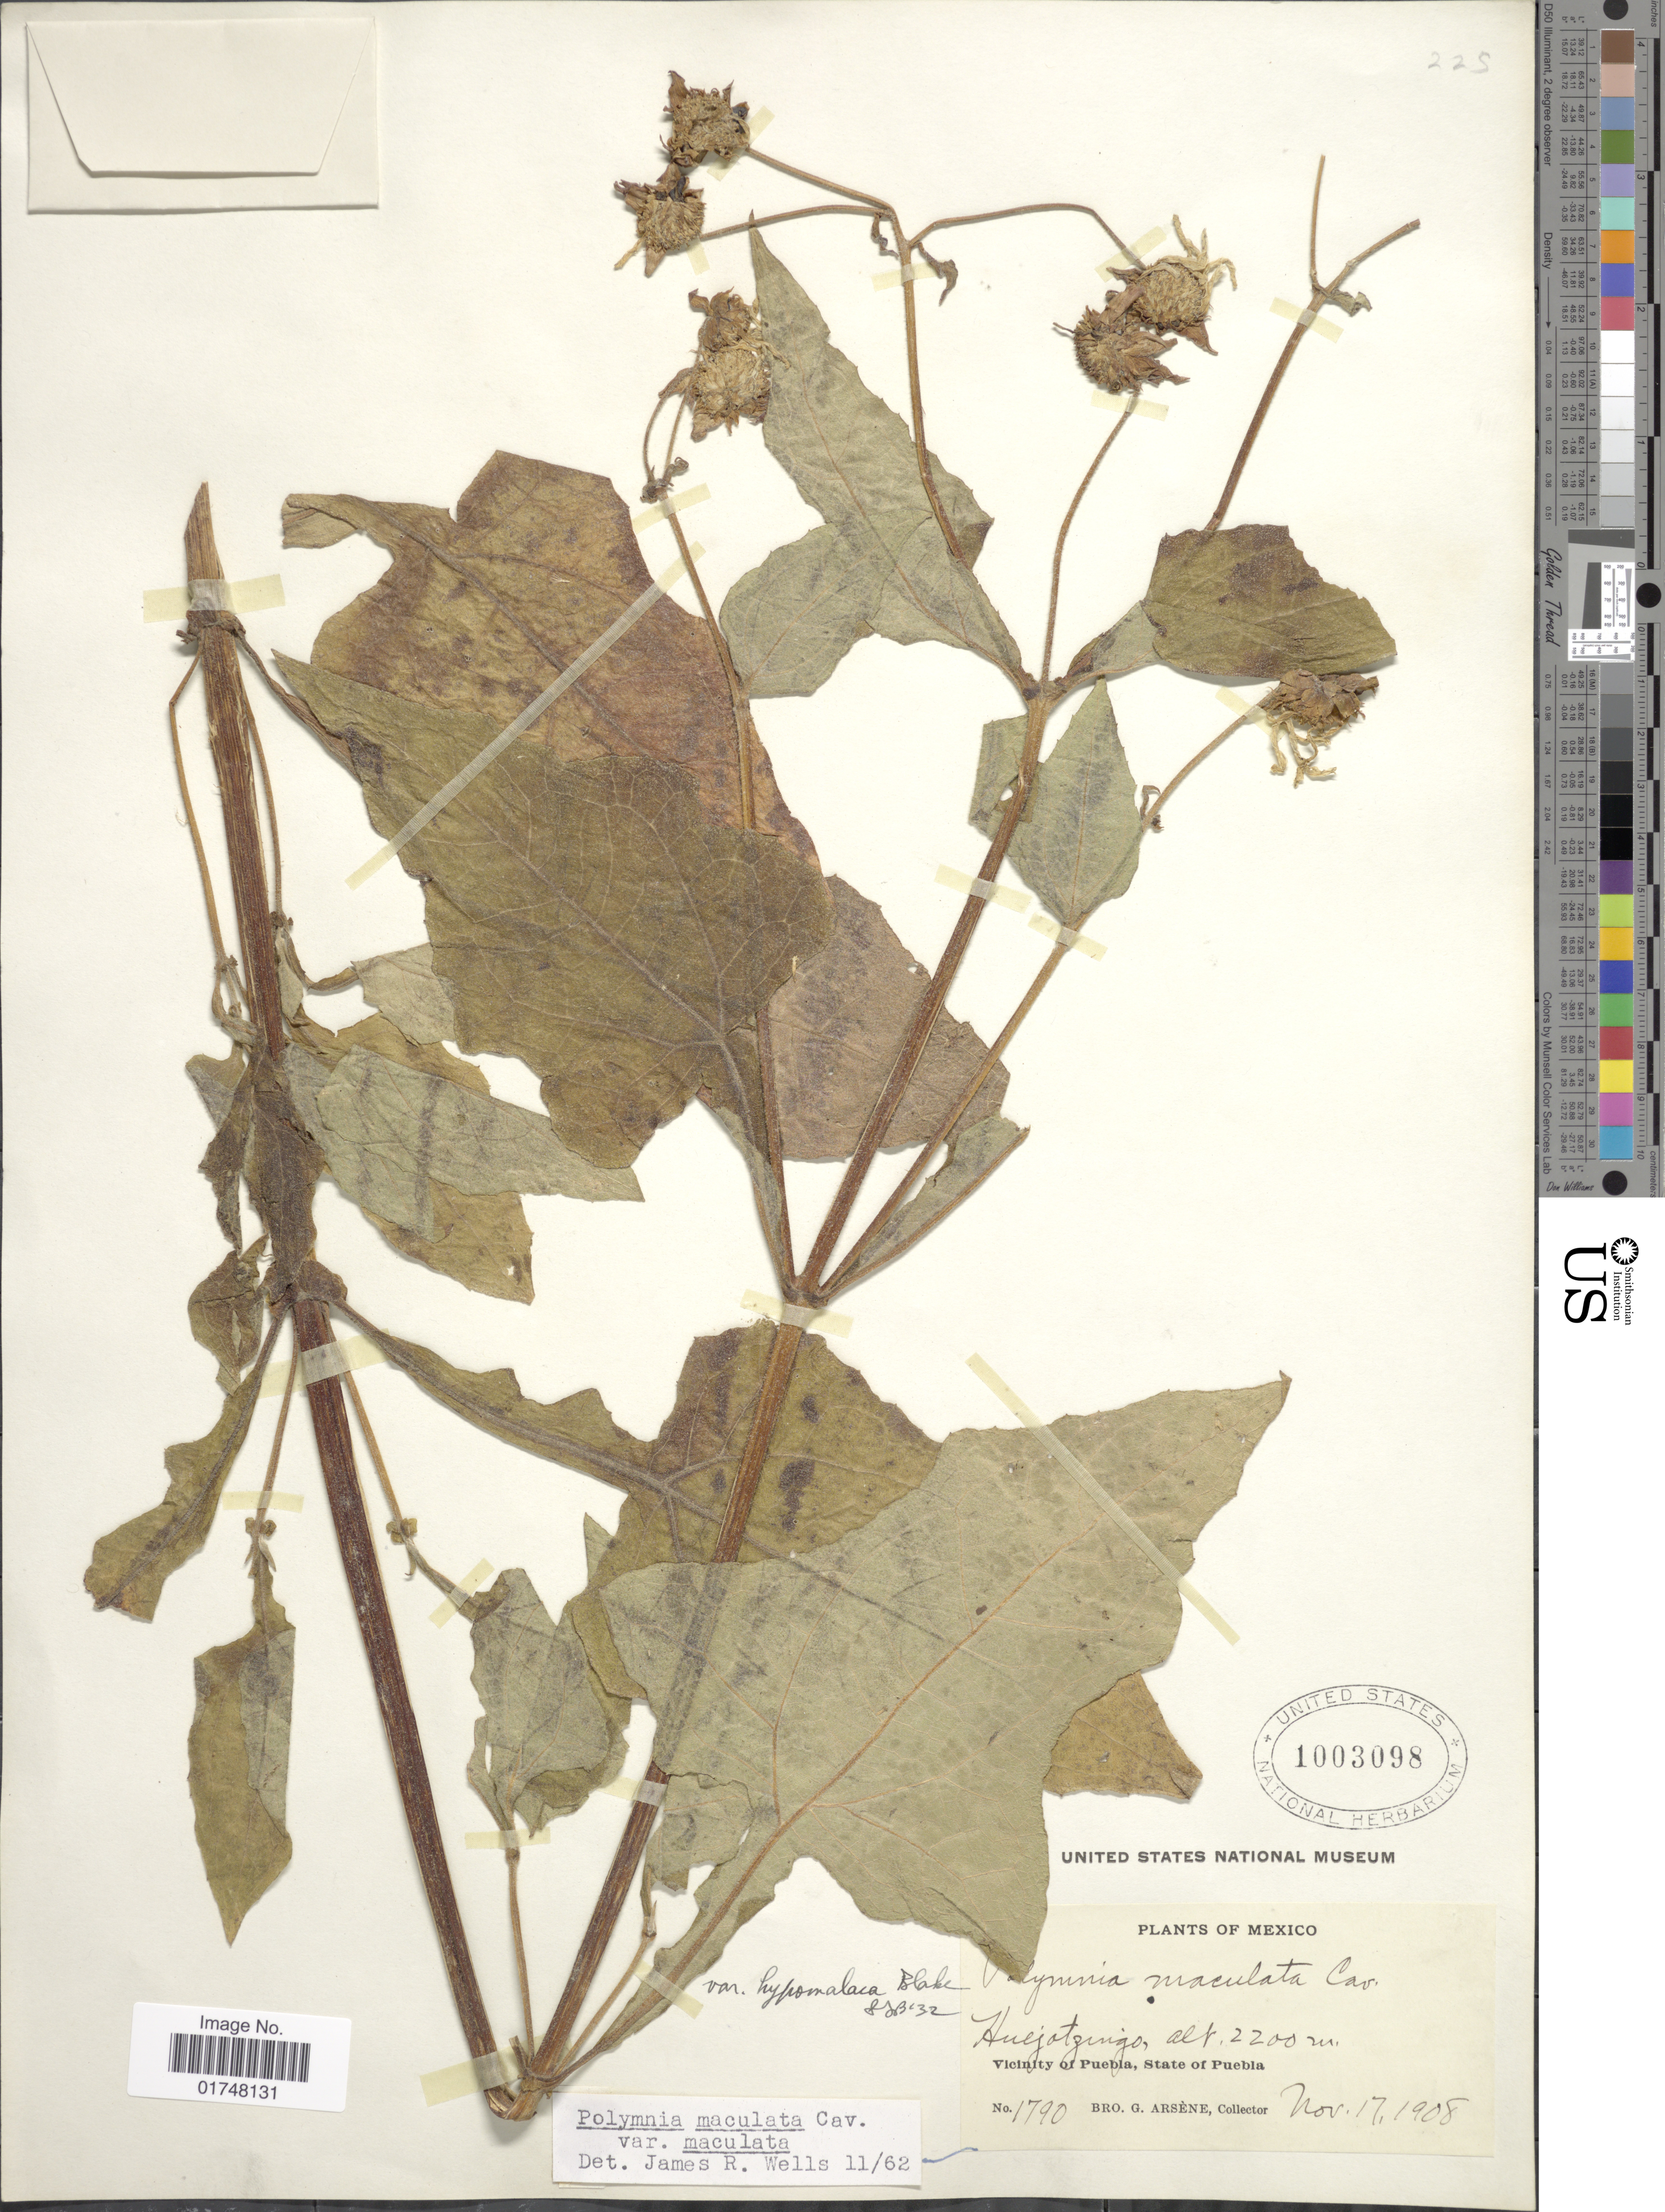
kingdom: Plantae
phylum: Tracheophyta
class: Magnoliopsida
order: Asterales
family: Asteraceae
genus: Smallanthus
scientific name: Smallanthus maculatus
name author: (Cav.) H. Rob.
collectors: Bro. G. Arsène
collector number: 1790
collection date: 1908-11-17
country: Mexico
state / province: Puebla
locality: State of Puebla. Huejatzingo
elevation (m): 2200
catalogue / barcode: US 1003098